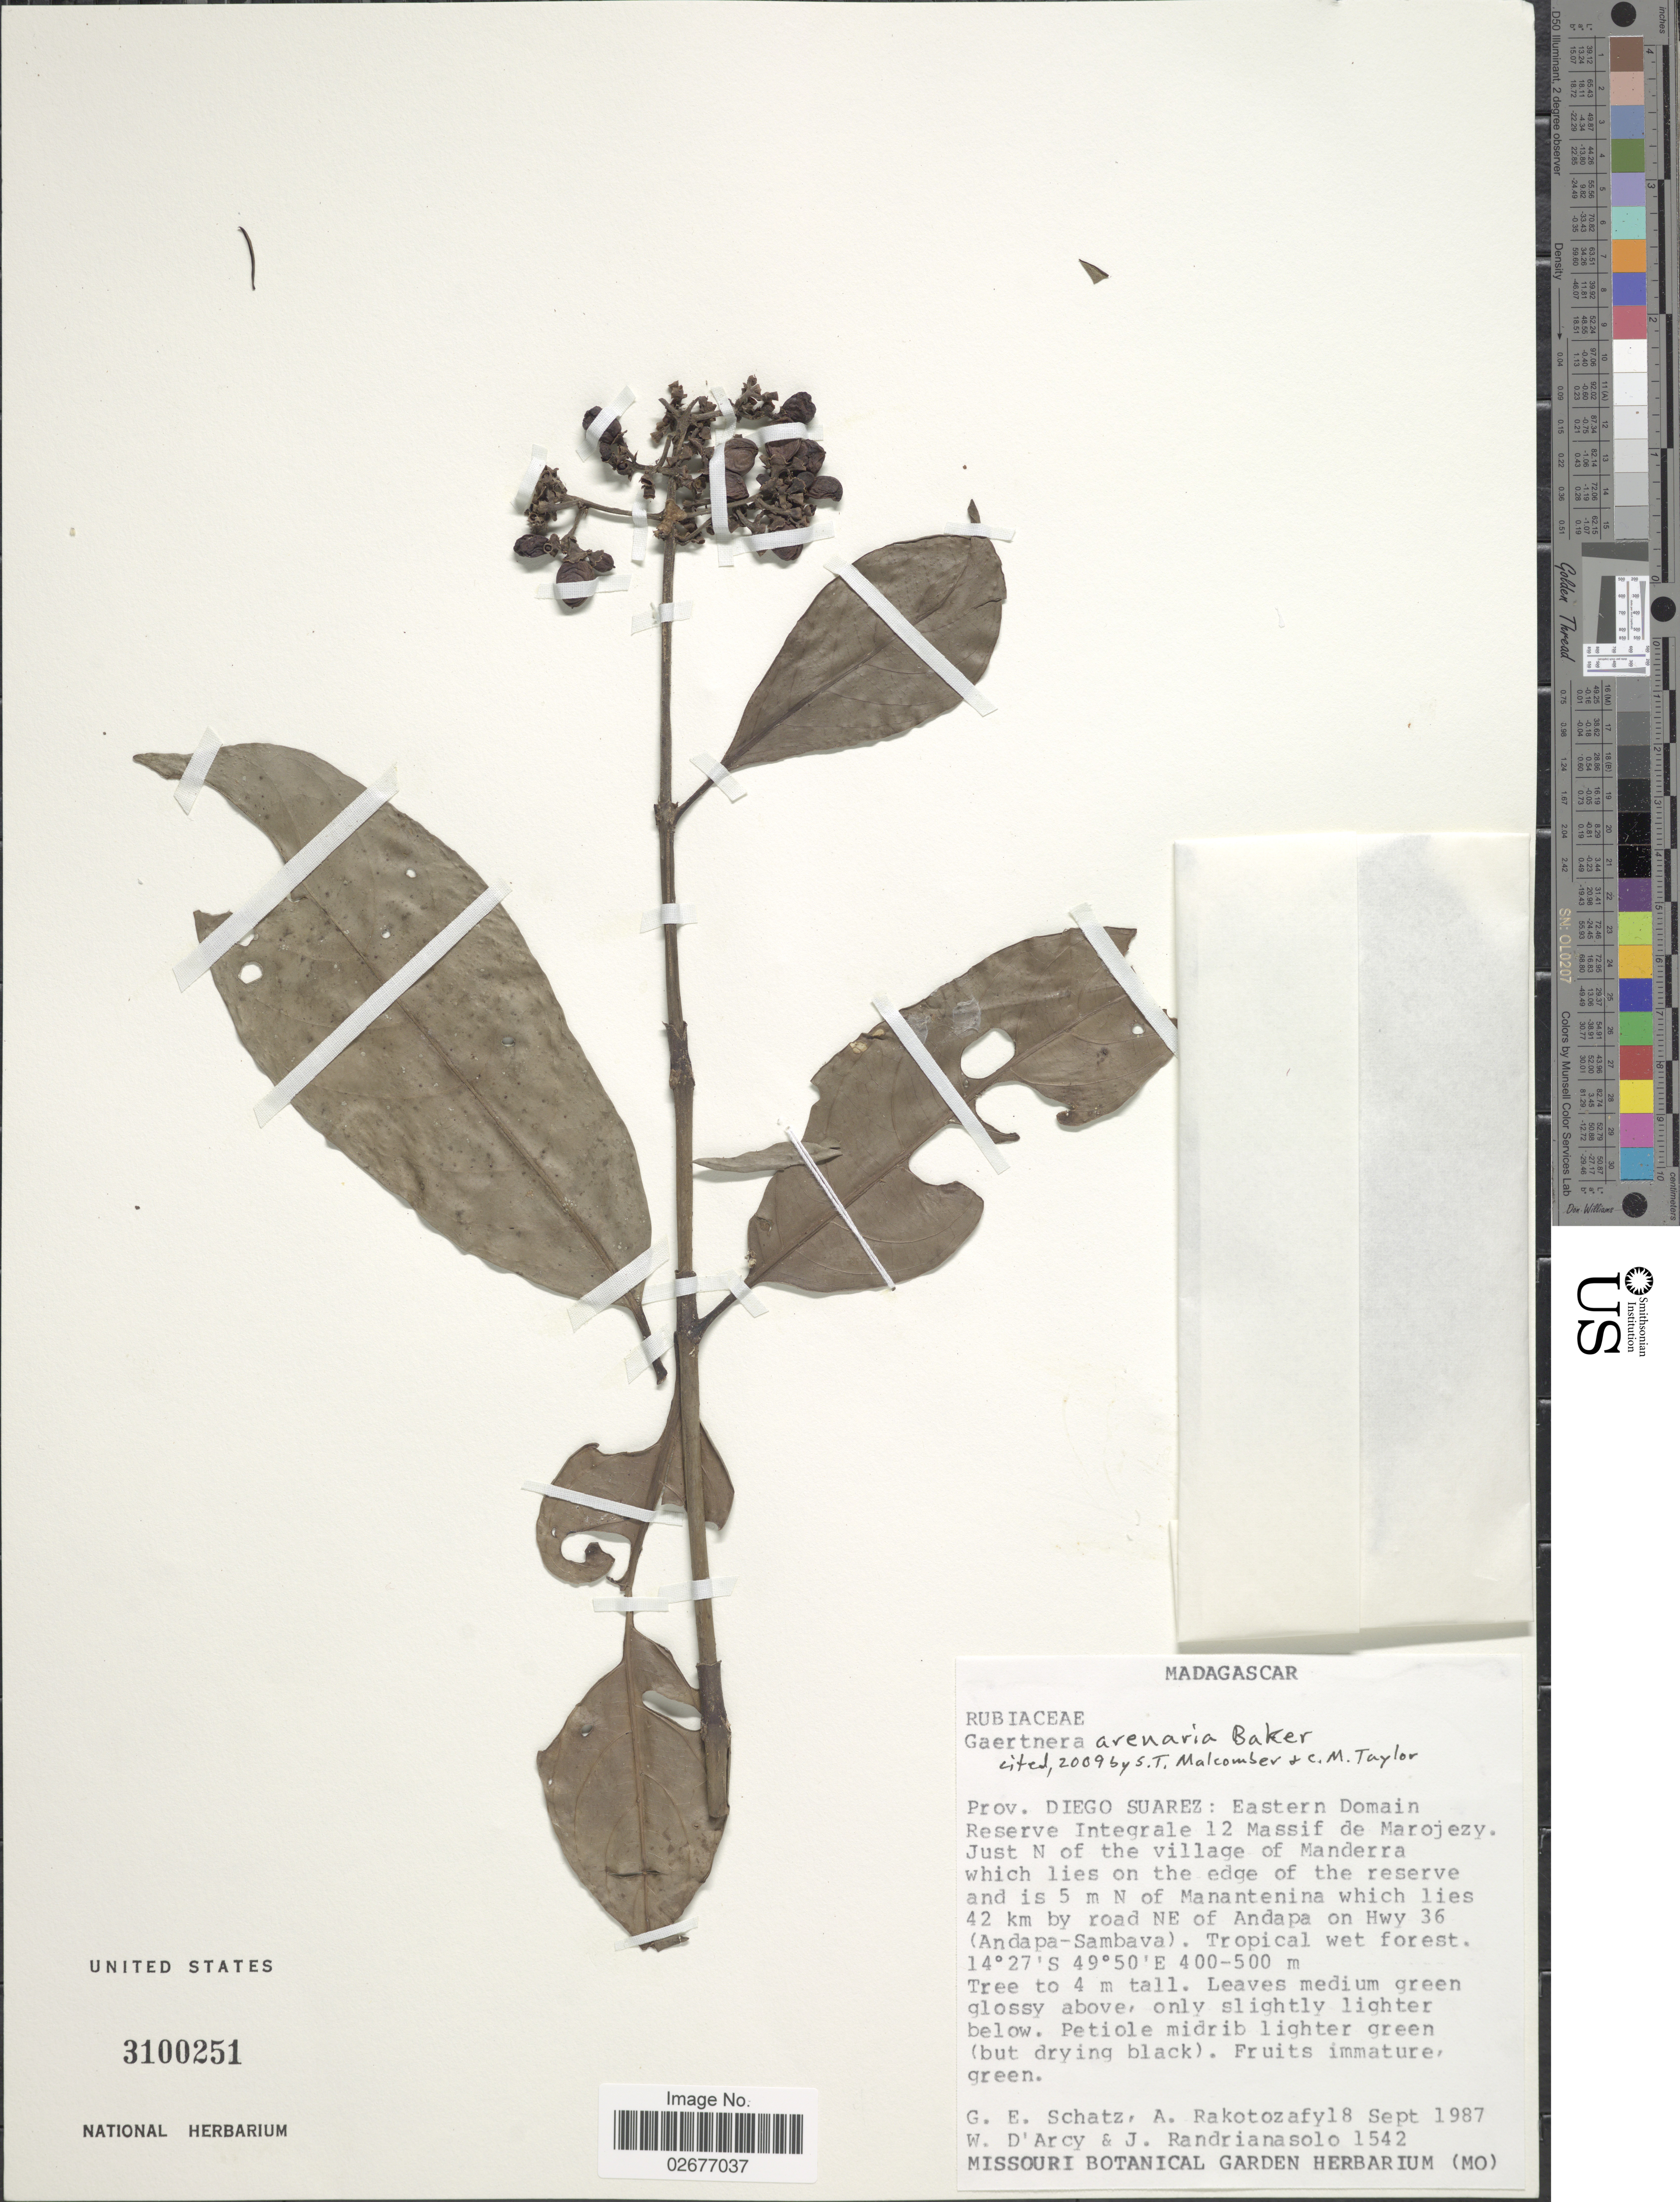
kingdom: Plantae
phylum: Tracheophyta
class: Magnoliopsida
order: Gentianales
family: Rubiaceae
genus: Gaertnera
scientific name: Gaertnera arenaria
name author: Baker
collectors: G. Schatz, A. Rakotozafy, W. G. D'Arcy & J. Randrianasolo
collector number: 1542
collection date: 1987-09-18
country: Madagascar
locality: Prov. Diego Suarez: Eastern Domain Reserve Integrale 12 Massif de Marojezy, Just N of the village of Manderra which lies on the edge of the reserve and is 5 m N of Manantenina which lies 42 km by road NE of Andapa on Hwy 36 (Andapa-Sambava)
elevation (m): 400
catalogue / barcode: US 3100251